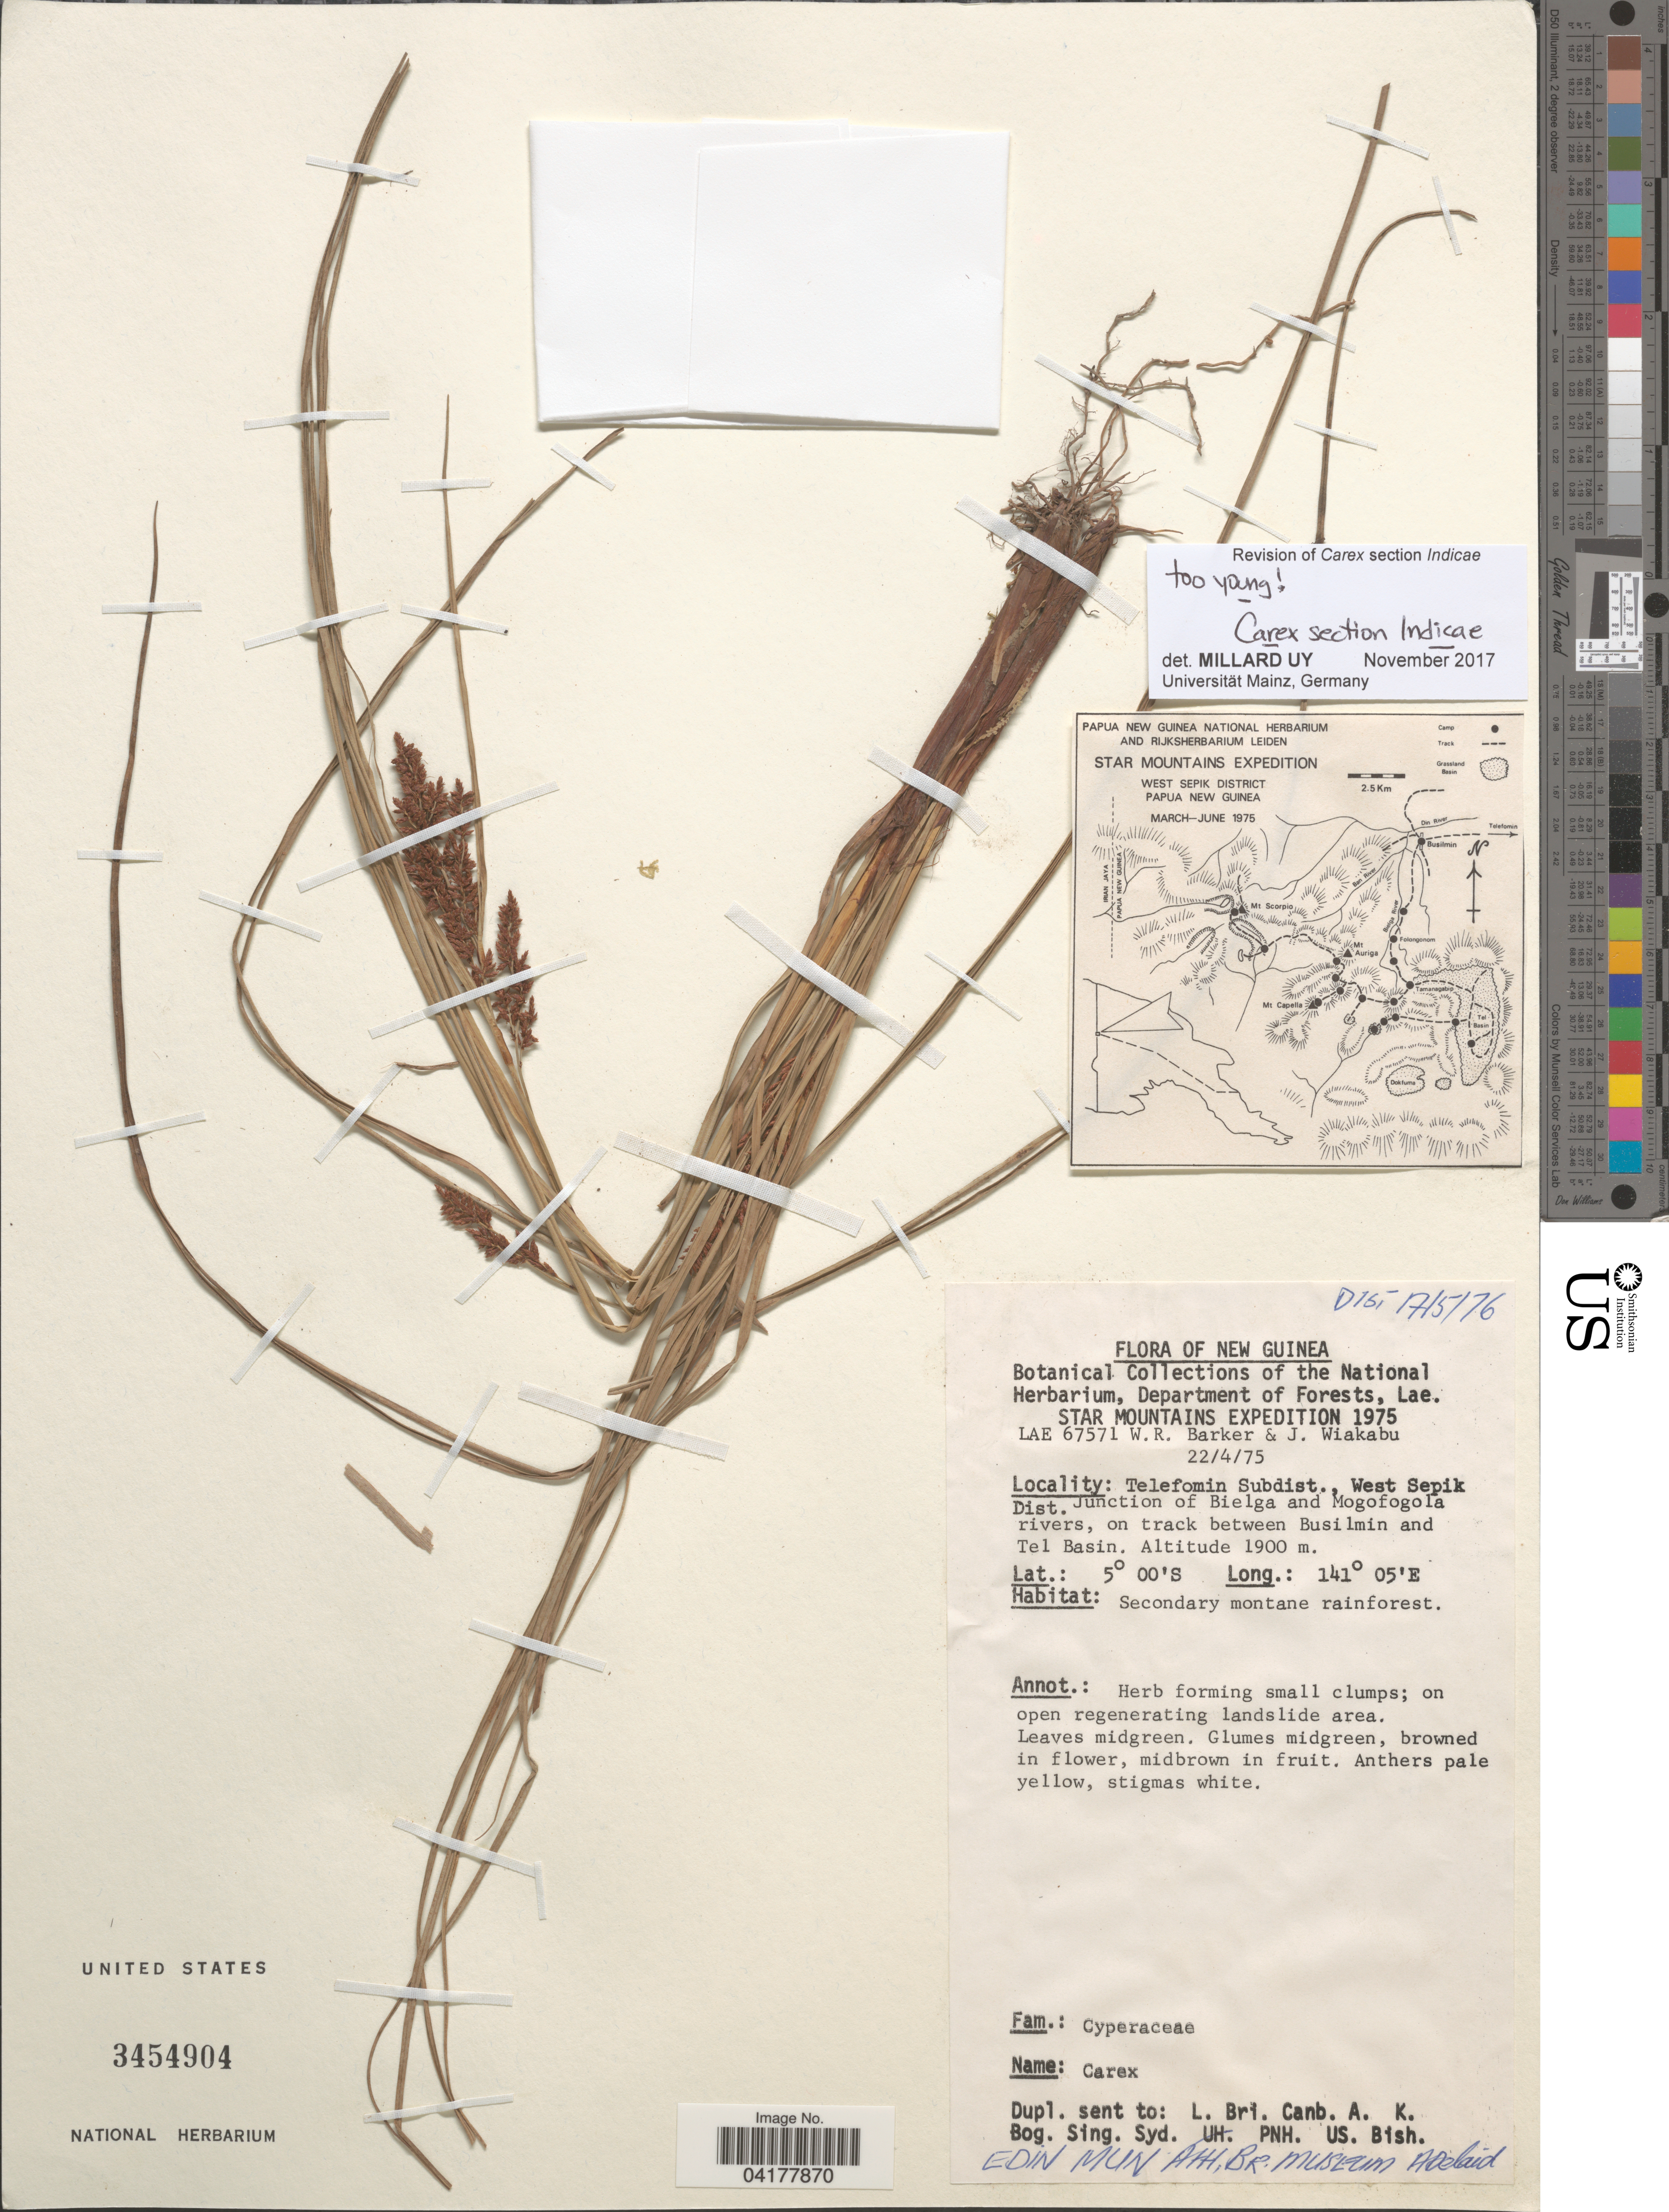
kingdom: Plantae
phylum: Tracheophyta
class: Liliopsida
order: Poales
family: Cyperaceae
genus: Carex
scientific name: Carex sp.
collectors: W. R. Barker & J. Wiakabu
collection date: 1975-04-22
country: Papua New Guinea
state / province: Sandaun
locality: New Guinea. Star Mountains Expedition 1975. Telefomin Subdist., West Sepik Dist. Junction of Bielga and Mogofogola rivers, on track between Busilmin and Tel Basin.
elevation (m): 1900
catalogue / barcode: US 3454904